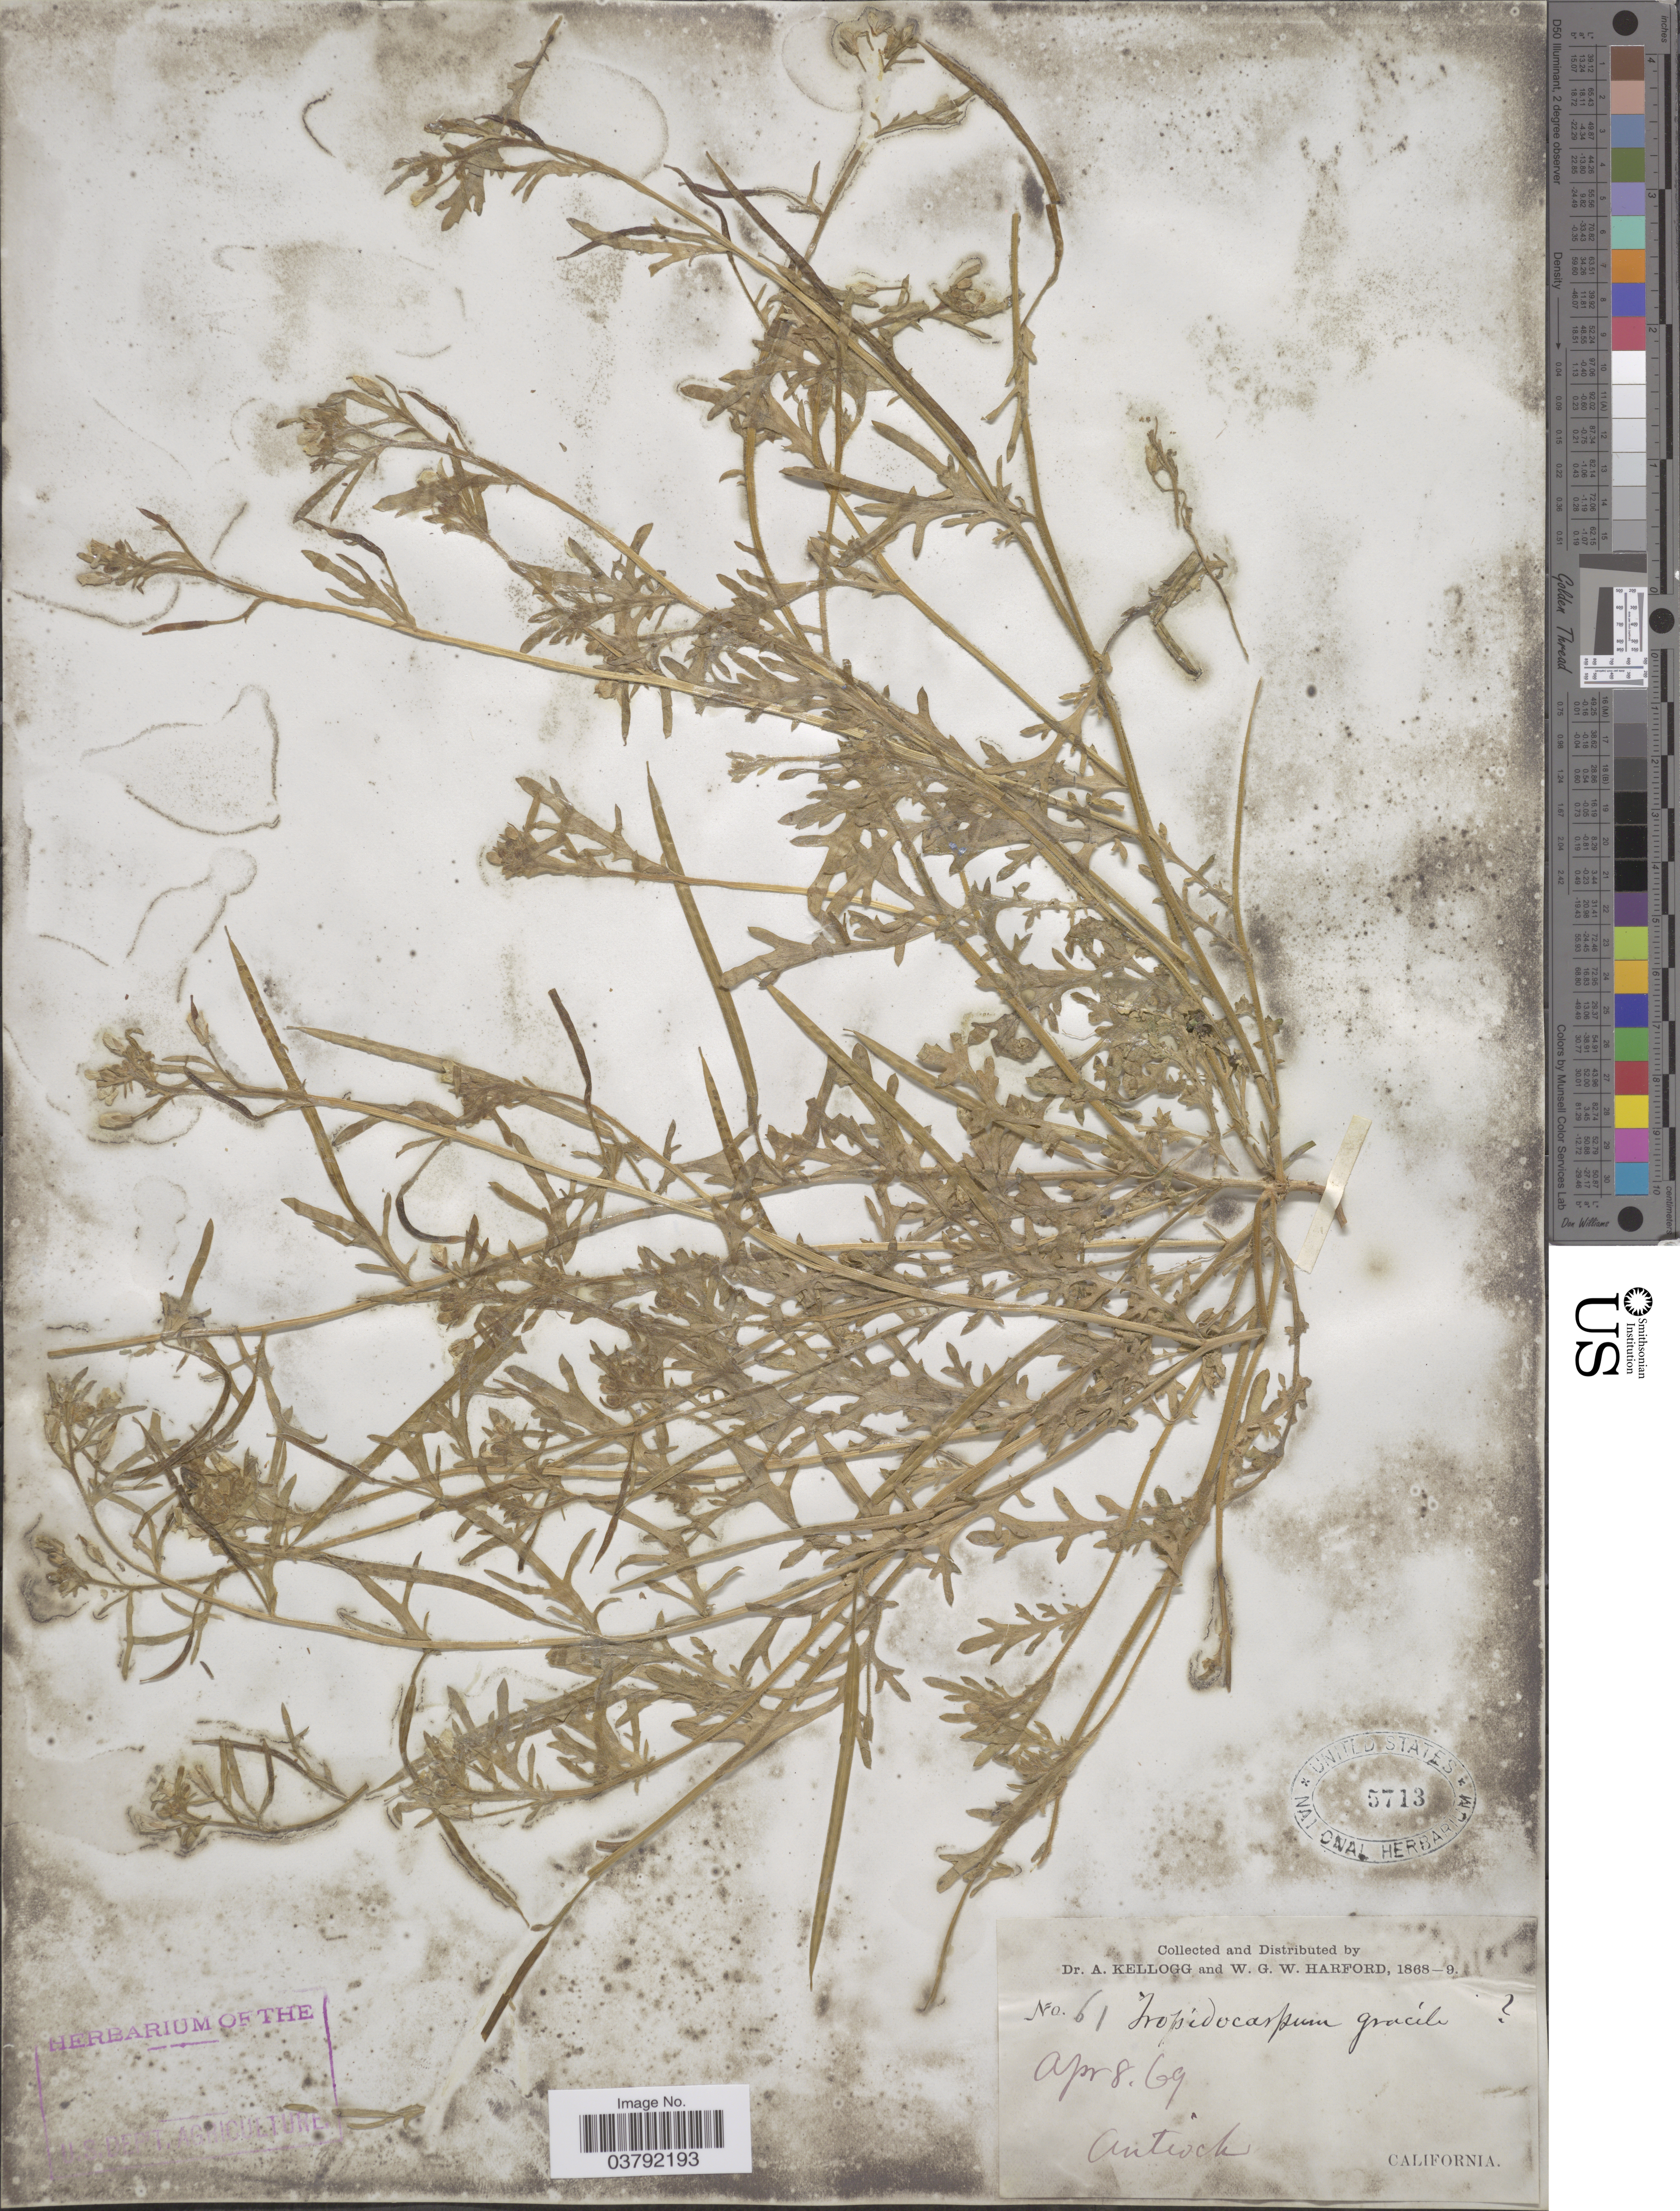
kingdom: Plantae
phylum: Tracheophyta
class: Magnoliopsida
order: Brassicales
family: Brassicaceae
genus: Tropidocarpum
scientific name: Tropidocarpum gracile var. dubium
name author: (Davidson) Jeps.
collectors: A. Kellogg & W. G. W. Harford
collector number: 61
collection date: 1869-04-08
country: United States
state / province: California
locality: Antioch.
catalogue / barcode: US 5713